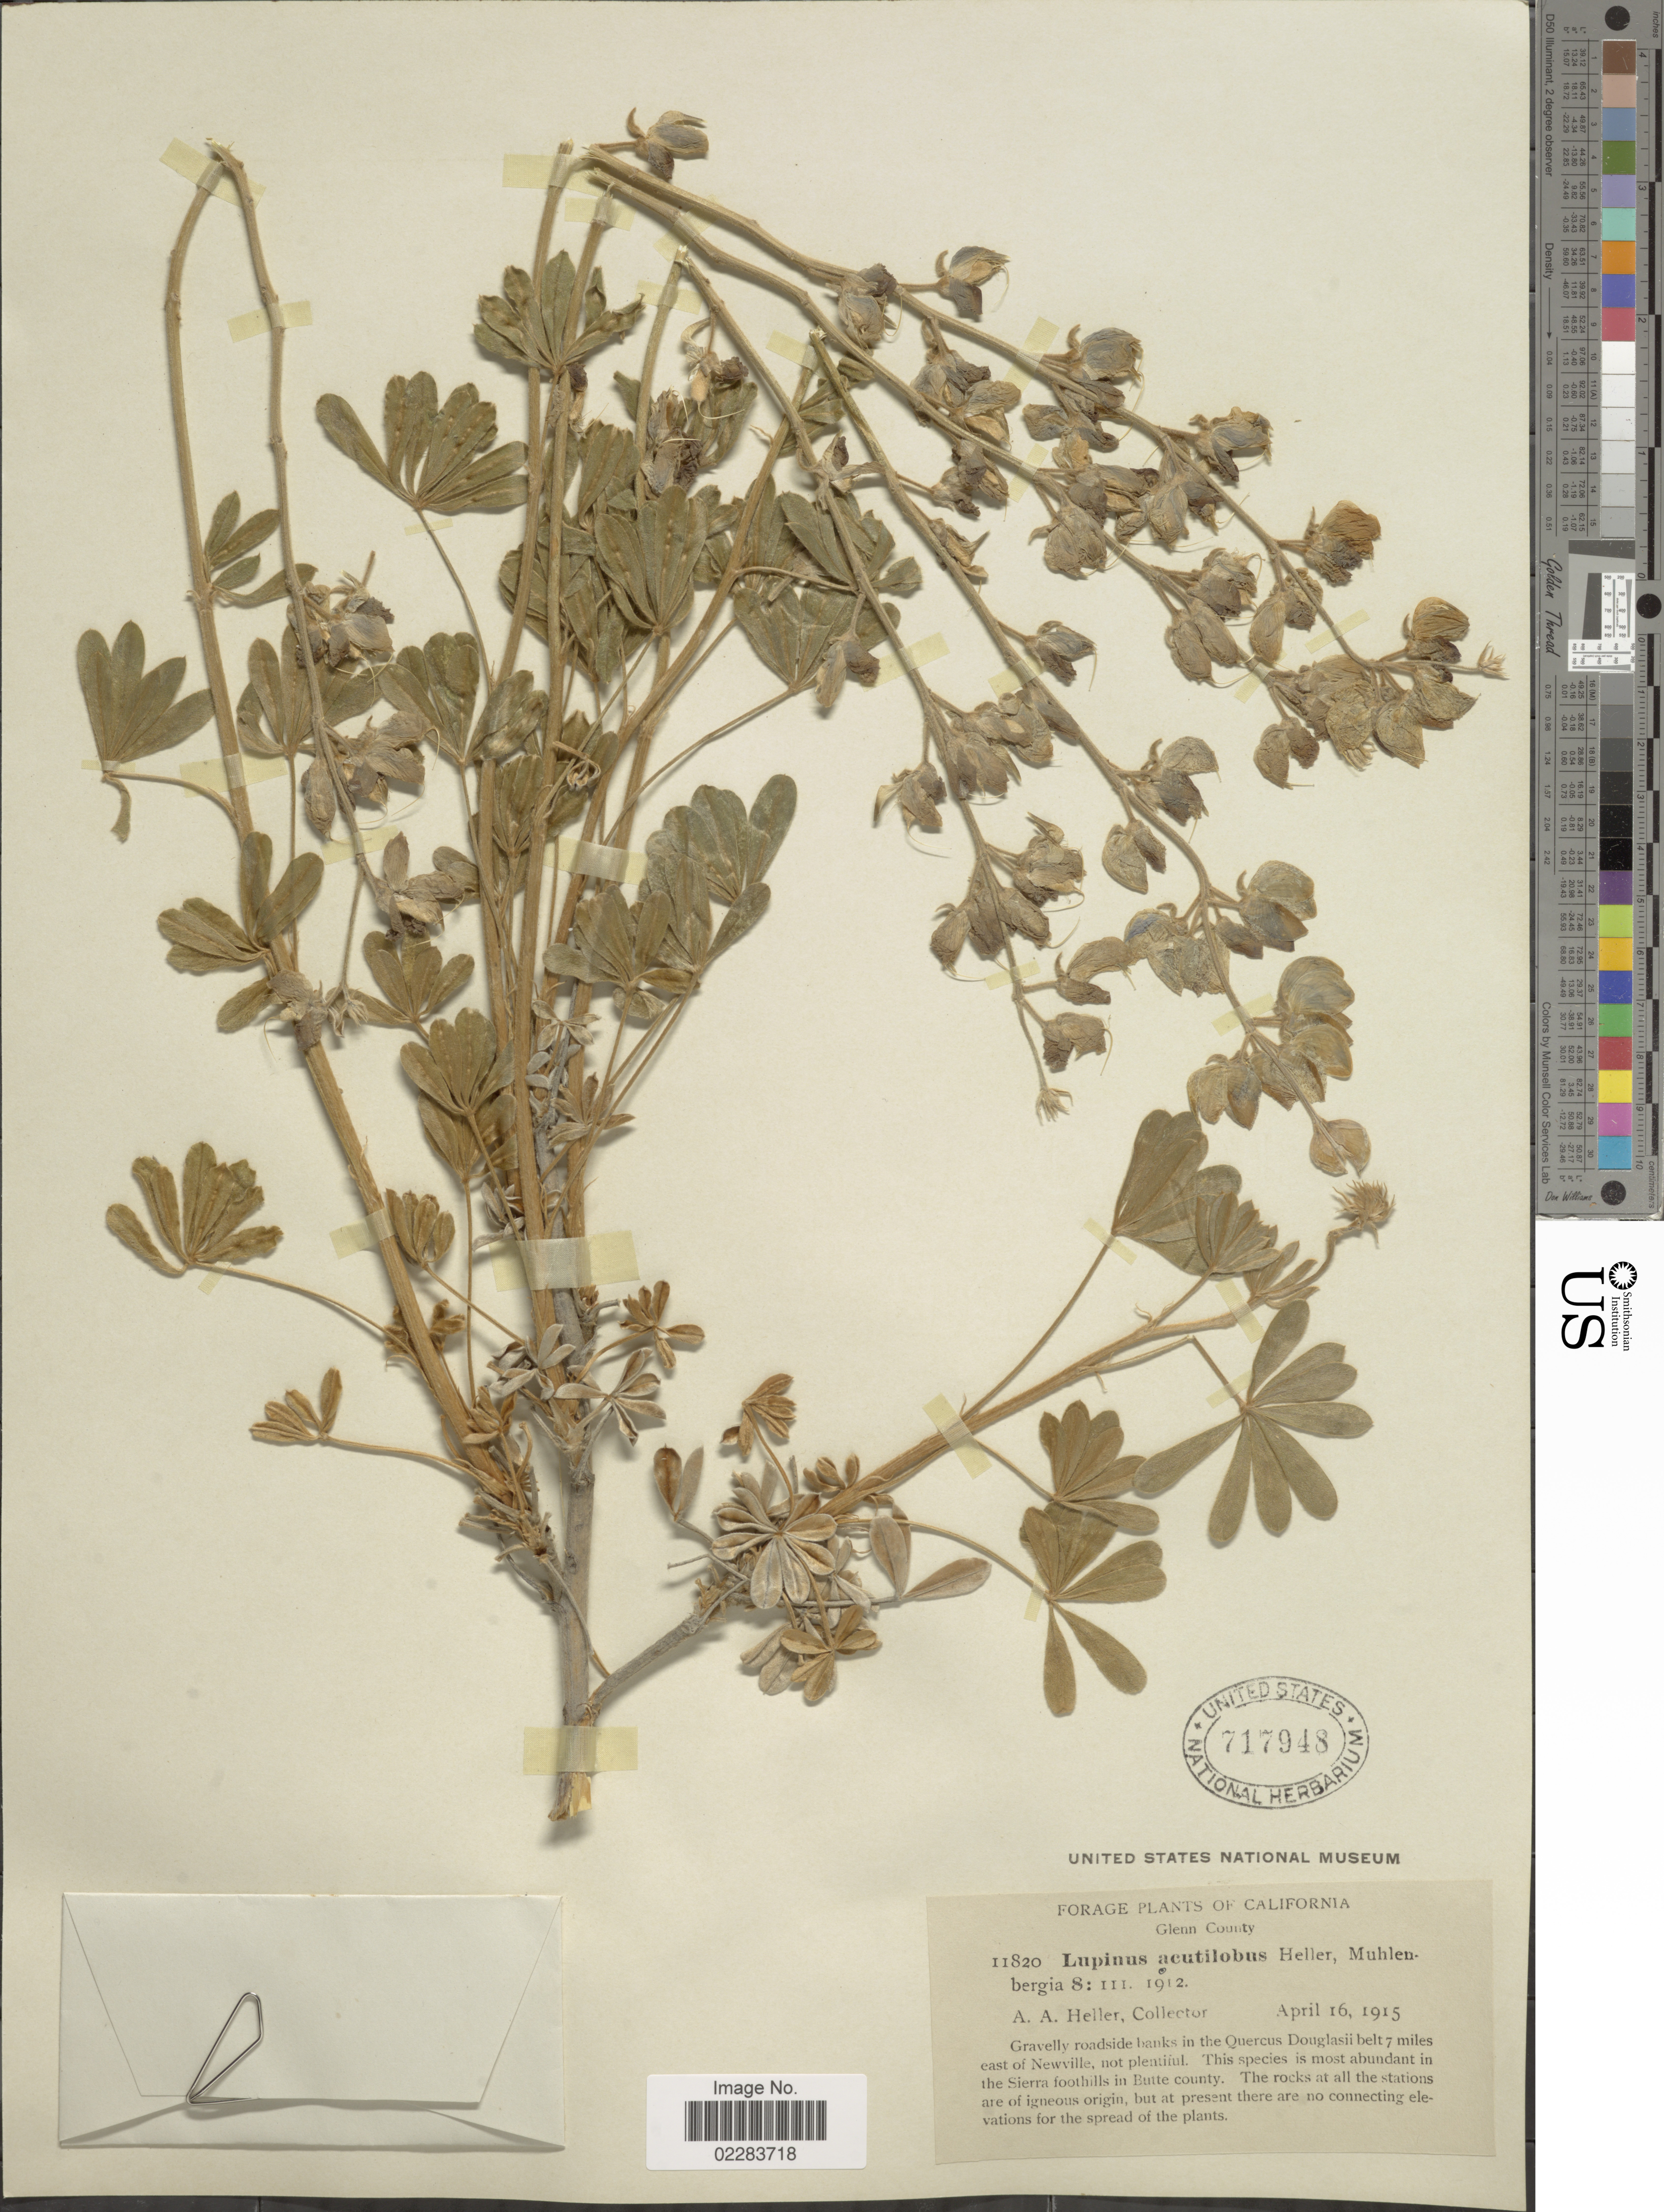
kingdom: Plantae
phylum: Tracheophyta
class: Magnoliopsida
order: Fabales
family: Fabaceae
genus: Lupinus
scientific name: Lupinus albifrons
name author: Benth.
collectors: A. A. Heller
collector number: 11820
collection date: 1915-04-16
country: United States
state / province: California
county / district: Glenn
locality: Glenn County. Gravelly roadside banks in the Querceus Douglasii belt 7 miles east of Newville, not Plentiful.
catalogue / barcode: US 717948